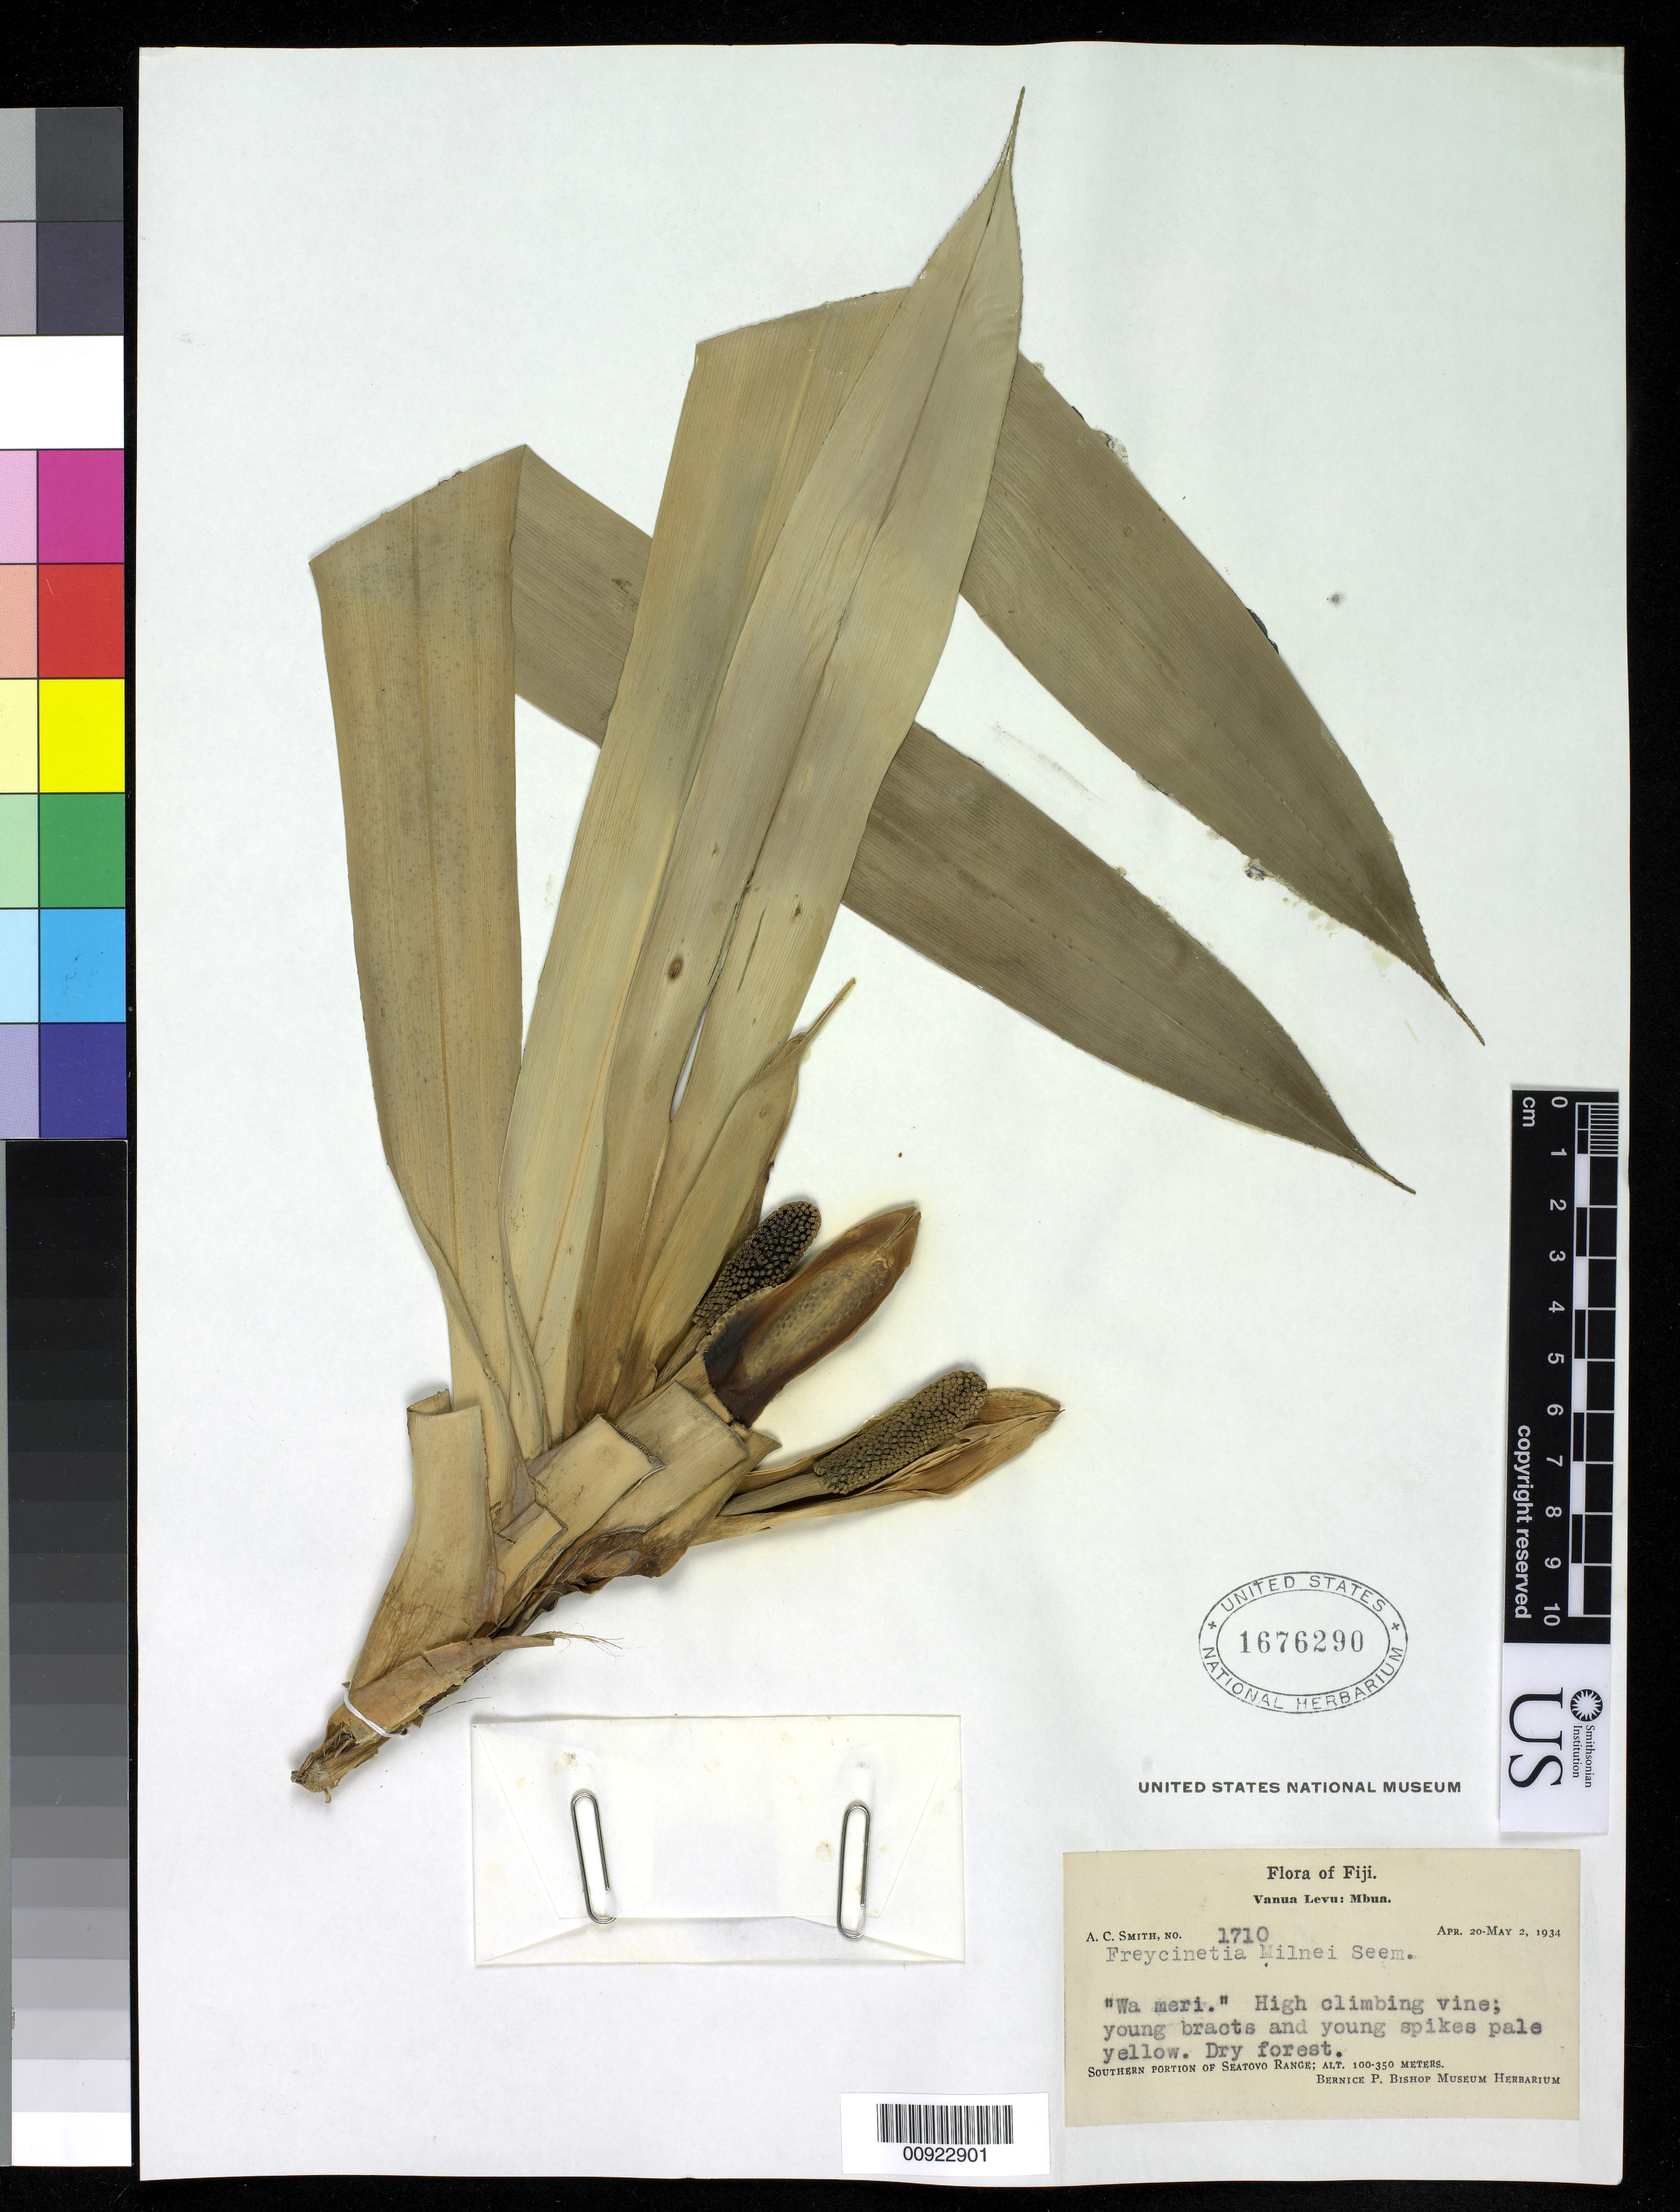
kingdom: Plantae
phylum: Tracheophyta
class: Liliopsida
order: Pandanales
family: Pandanaceae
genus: Freycinetia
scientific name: Freycinetia milnei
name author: Seem.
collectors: C. A. Smith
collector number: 1710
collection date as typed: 20 Apr 1934 to 02 May 1934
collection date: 1934-04-20/1934-05-02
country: Fiji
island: Vanua Levu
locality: Vanua Levu: Mbua; Southern portion of Seatovo Range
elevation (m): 100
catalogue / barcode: US 1676290